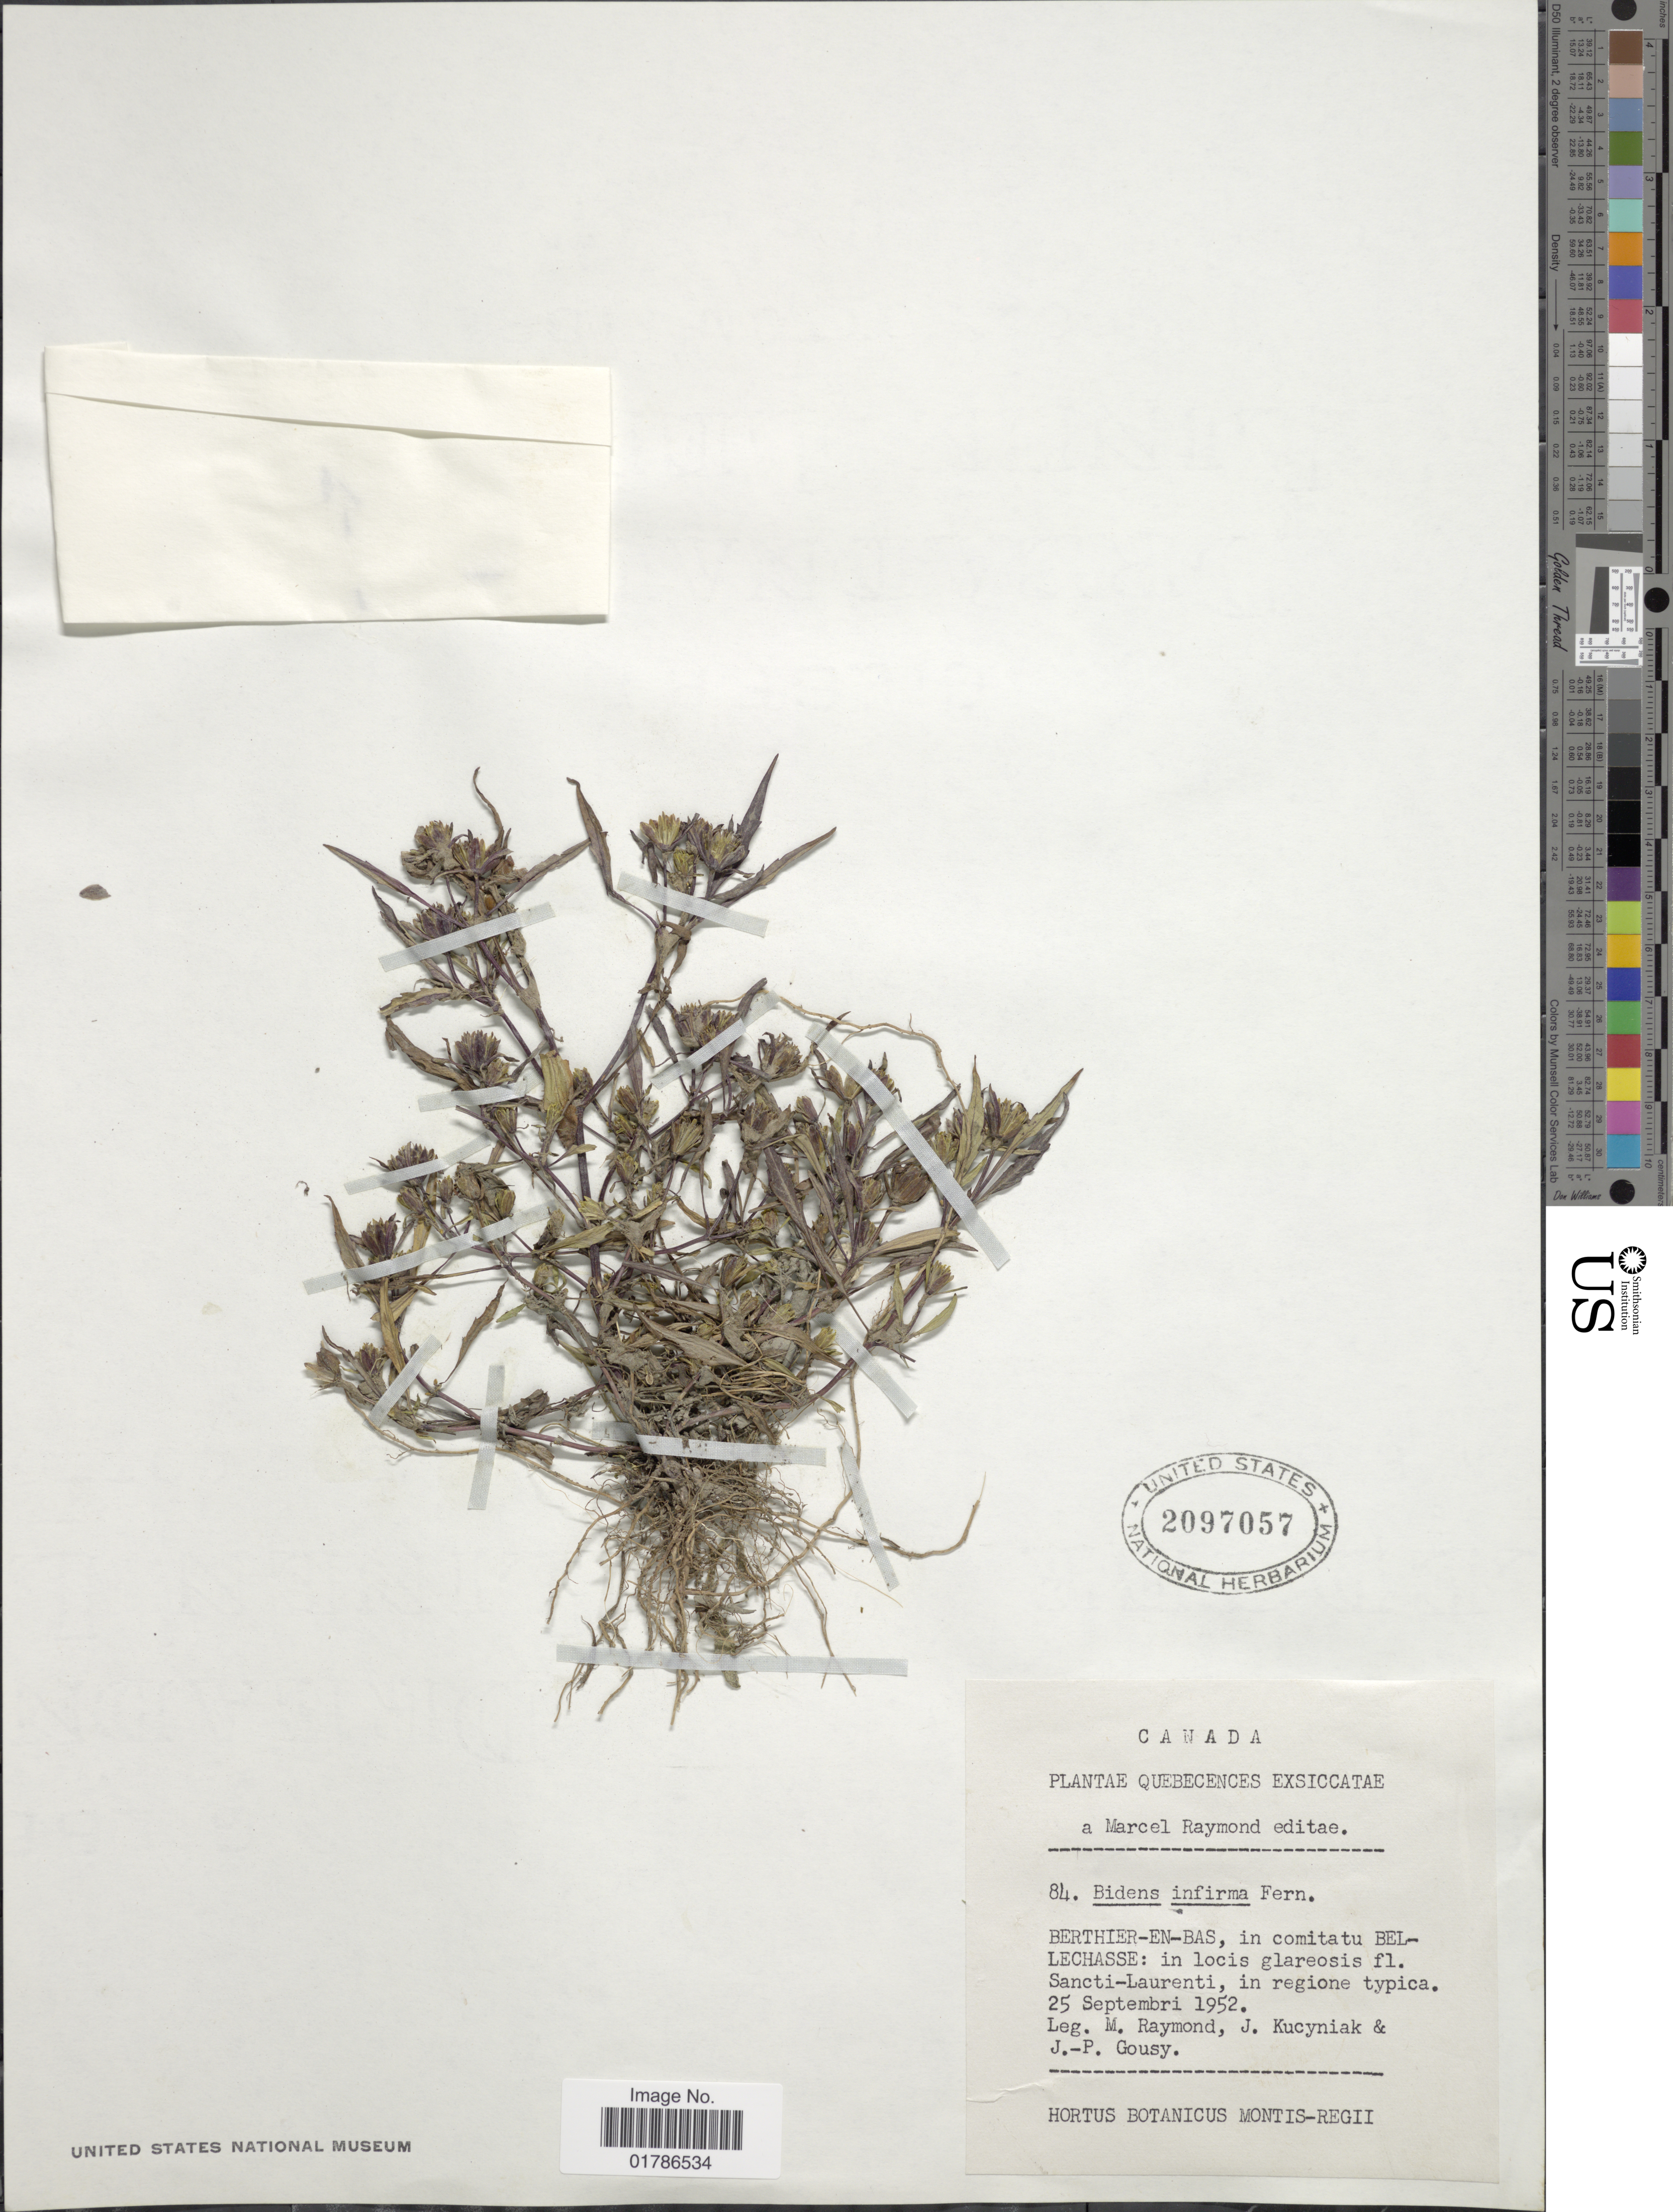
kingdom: Plantae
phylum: Tracheophyta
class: Magnoliopsida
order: Asterales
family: Asteraceae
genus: Bidens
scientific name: Bidens infirma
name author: Fernald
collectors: M. Raymond, J. Kucyniak & J. Gousy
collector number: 84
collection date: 1952-09-25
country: Canada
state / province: Quebec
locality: Quebecences Exsiccatae, Berthier-EN-Bas, in comitatu Bellechasse: in locis glareosis fl. Sancti-Laurenti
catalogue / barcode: US 2097057